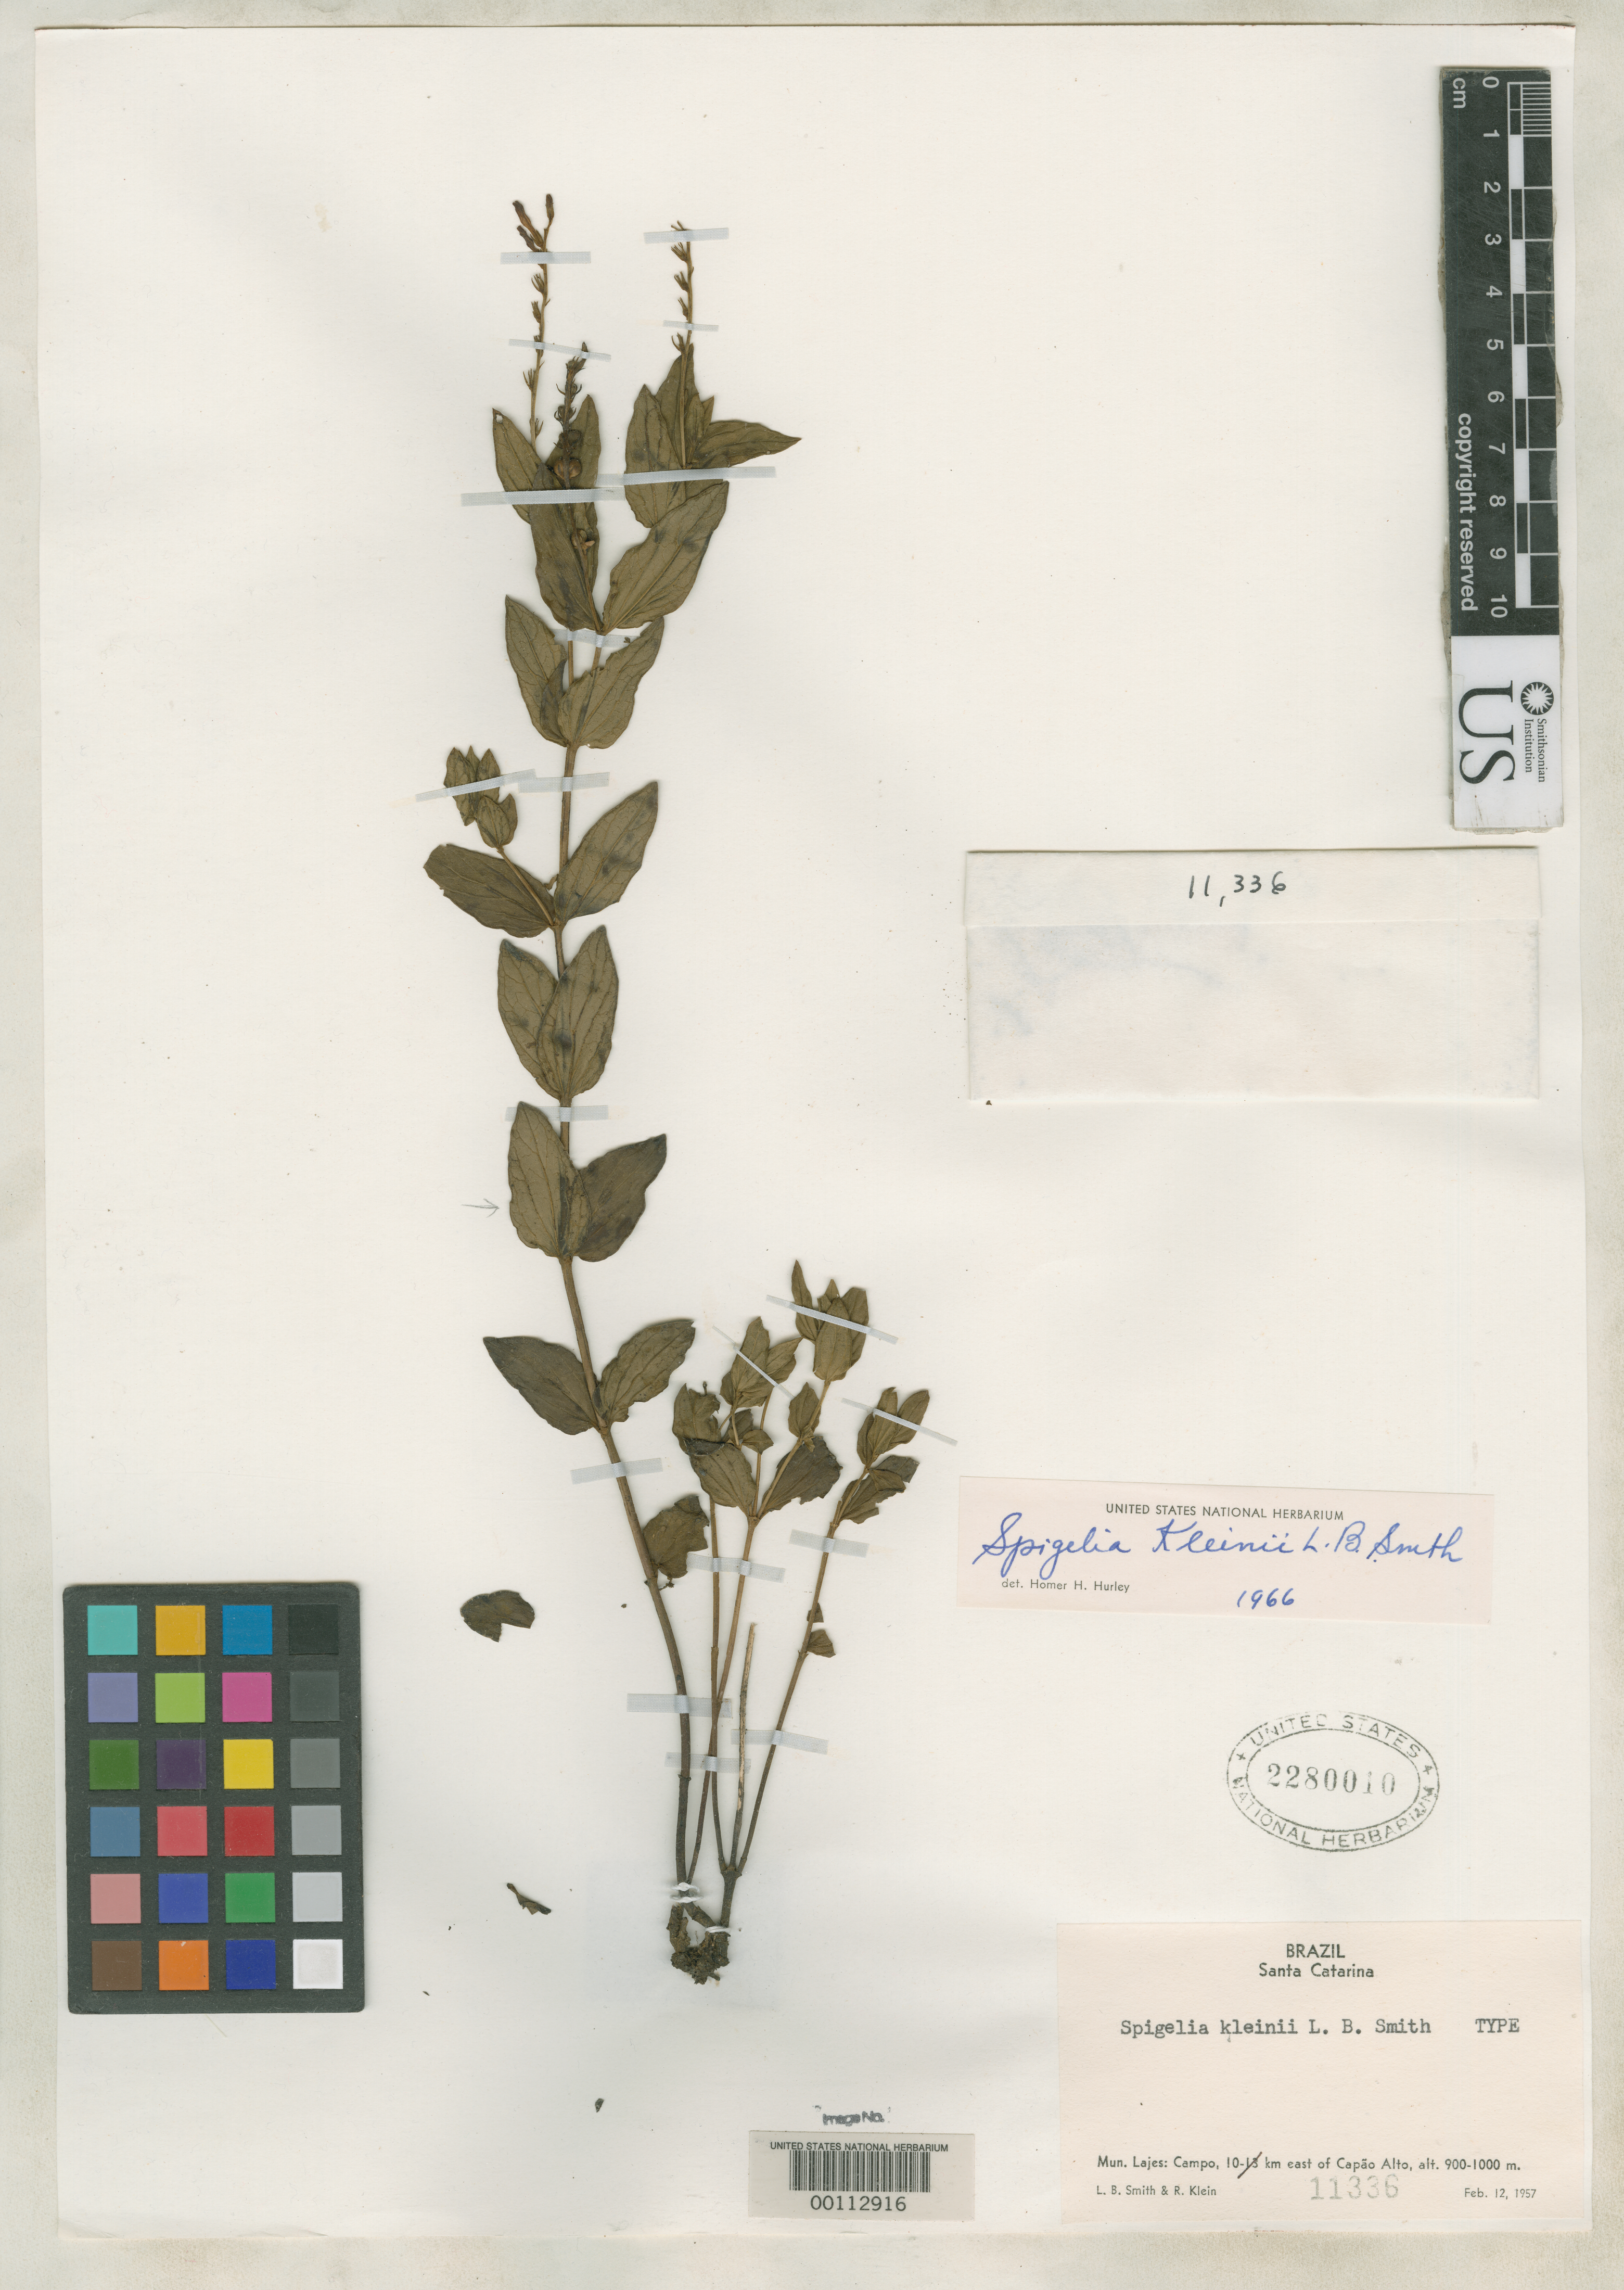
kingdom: Plantae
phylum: Tracheophyta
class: Magnoliopsida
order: Gentianales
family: Loganiaceae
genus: Spigelia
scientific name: Spigelia kleinii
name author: L.B. Sm.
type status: Holotype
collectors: L. Smith & R. M. Klein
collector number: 11336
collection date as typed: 12 Feb 1957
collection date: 1957-02-12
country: Brazil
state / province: Santa Catarina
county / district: Lajes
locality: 10 km E of Capao Alto.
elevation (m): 900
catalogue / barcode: US 2280010